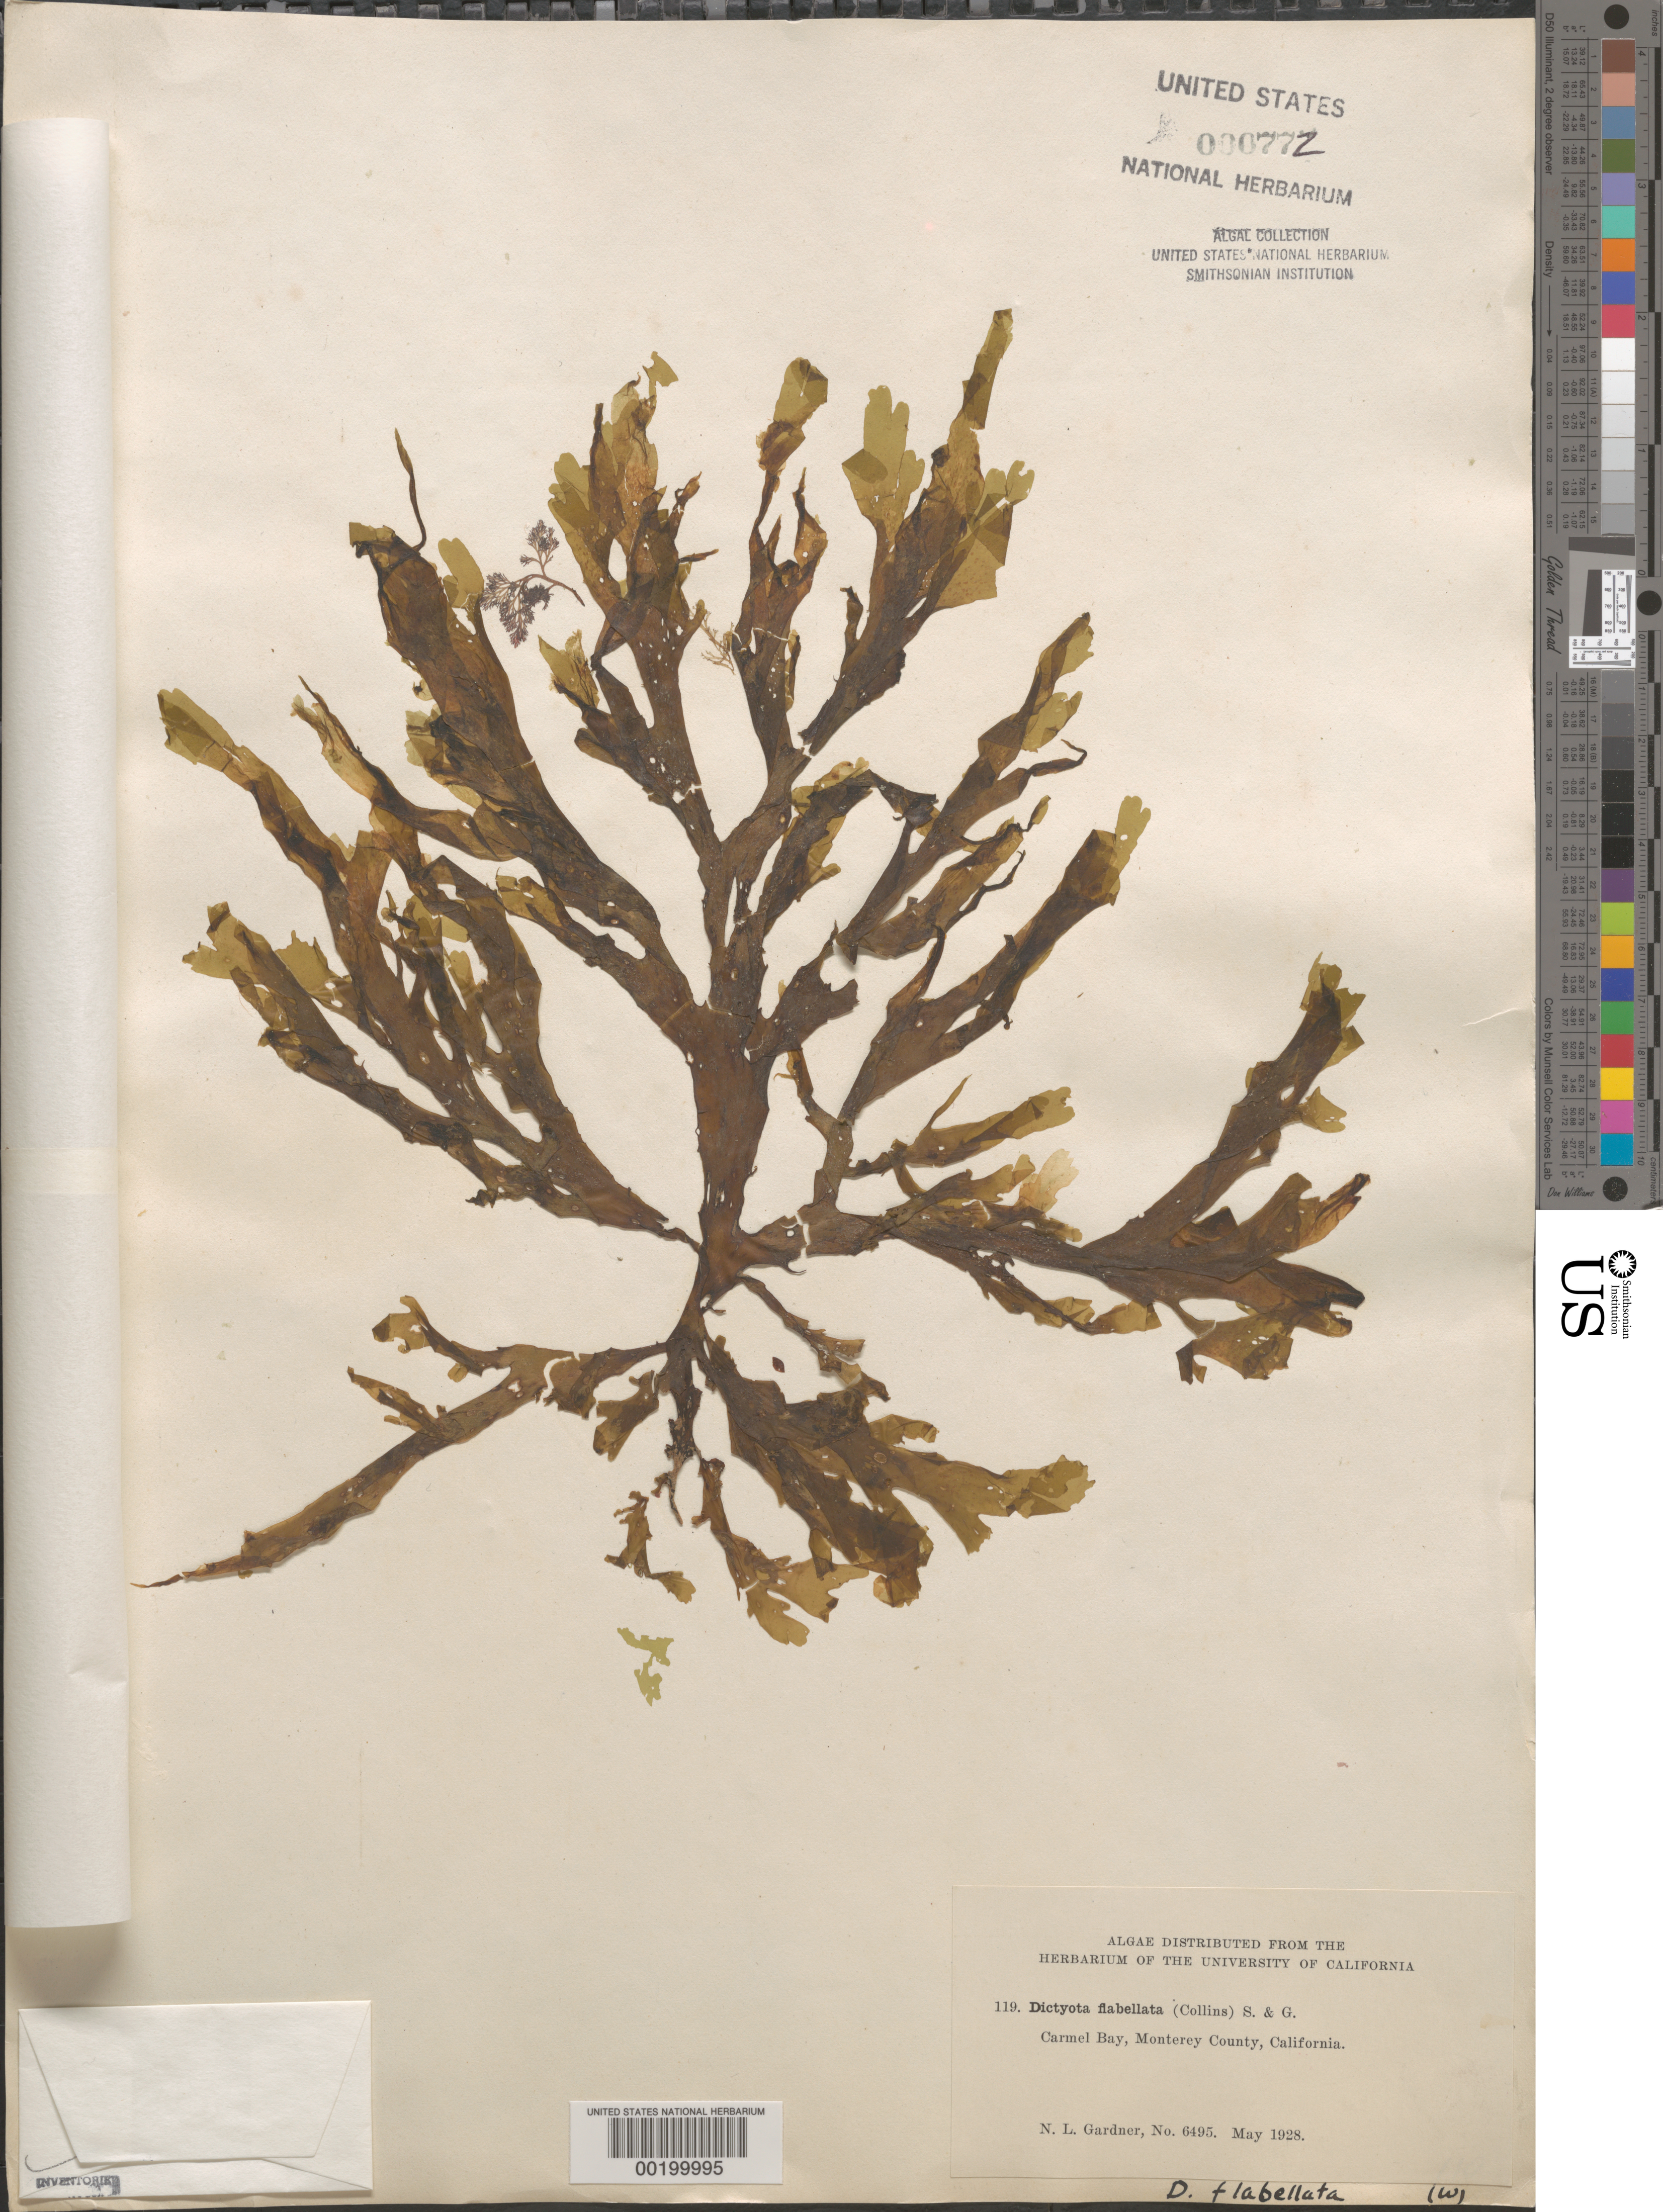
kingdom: Chromista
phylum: Ochrophyta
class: Phaeophyceae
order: Dictyotales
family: Dictyotaceae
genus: Dictyota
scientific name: Dictyota flabellata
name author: (Collins) Setch. & N.L. Gardner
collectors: N. Gardner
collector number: NLG 6495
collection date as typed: May 1928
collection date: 1928-05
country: United States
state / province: California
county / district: Monterey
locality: Carmel Bay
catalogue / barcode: US 772